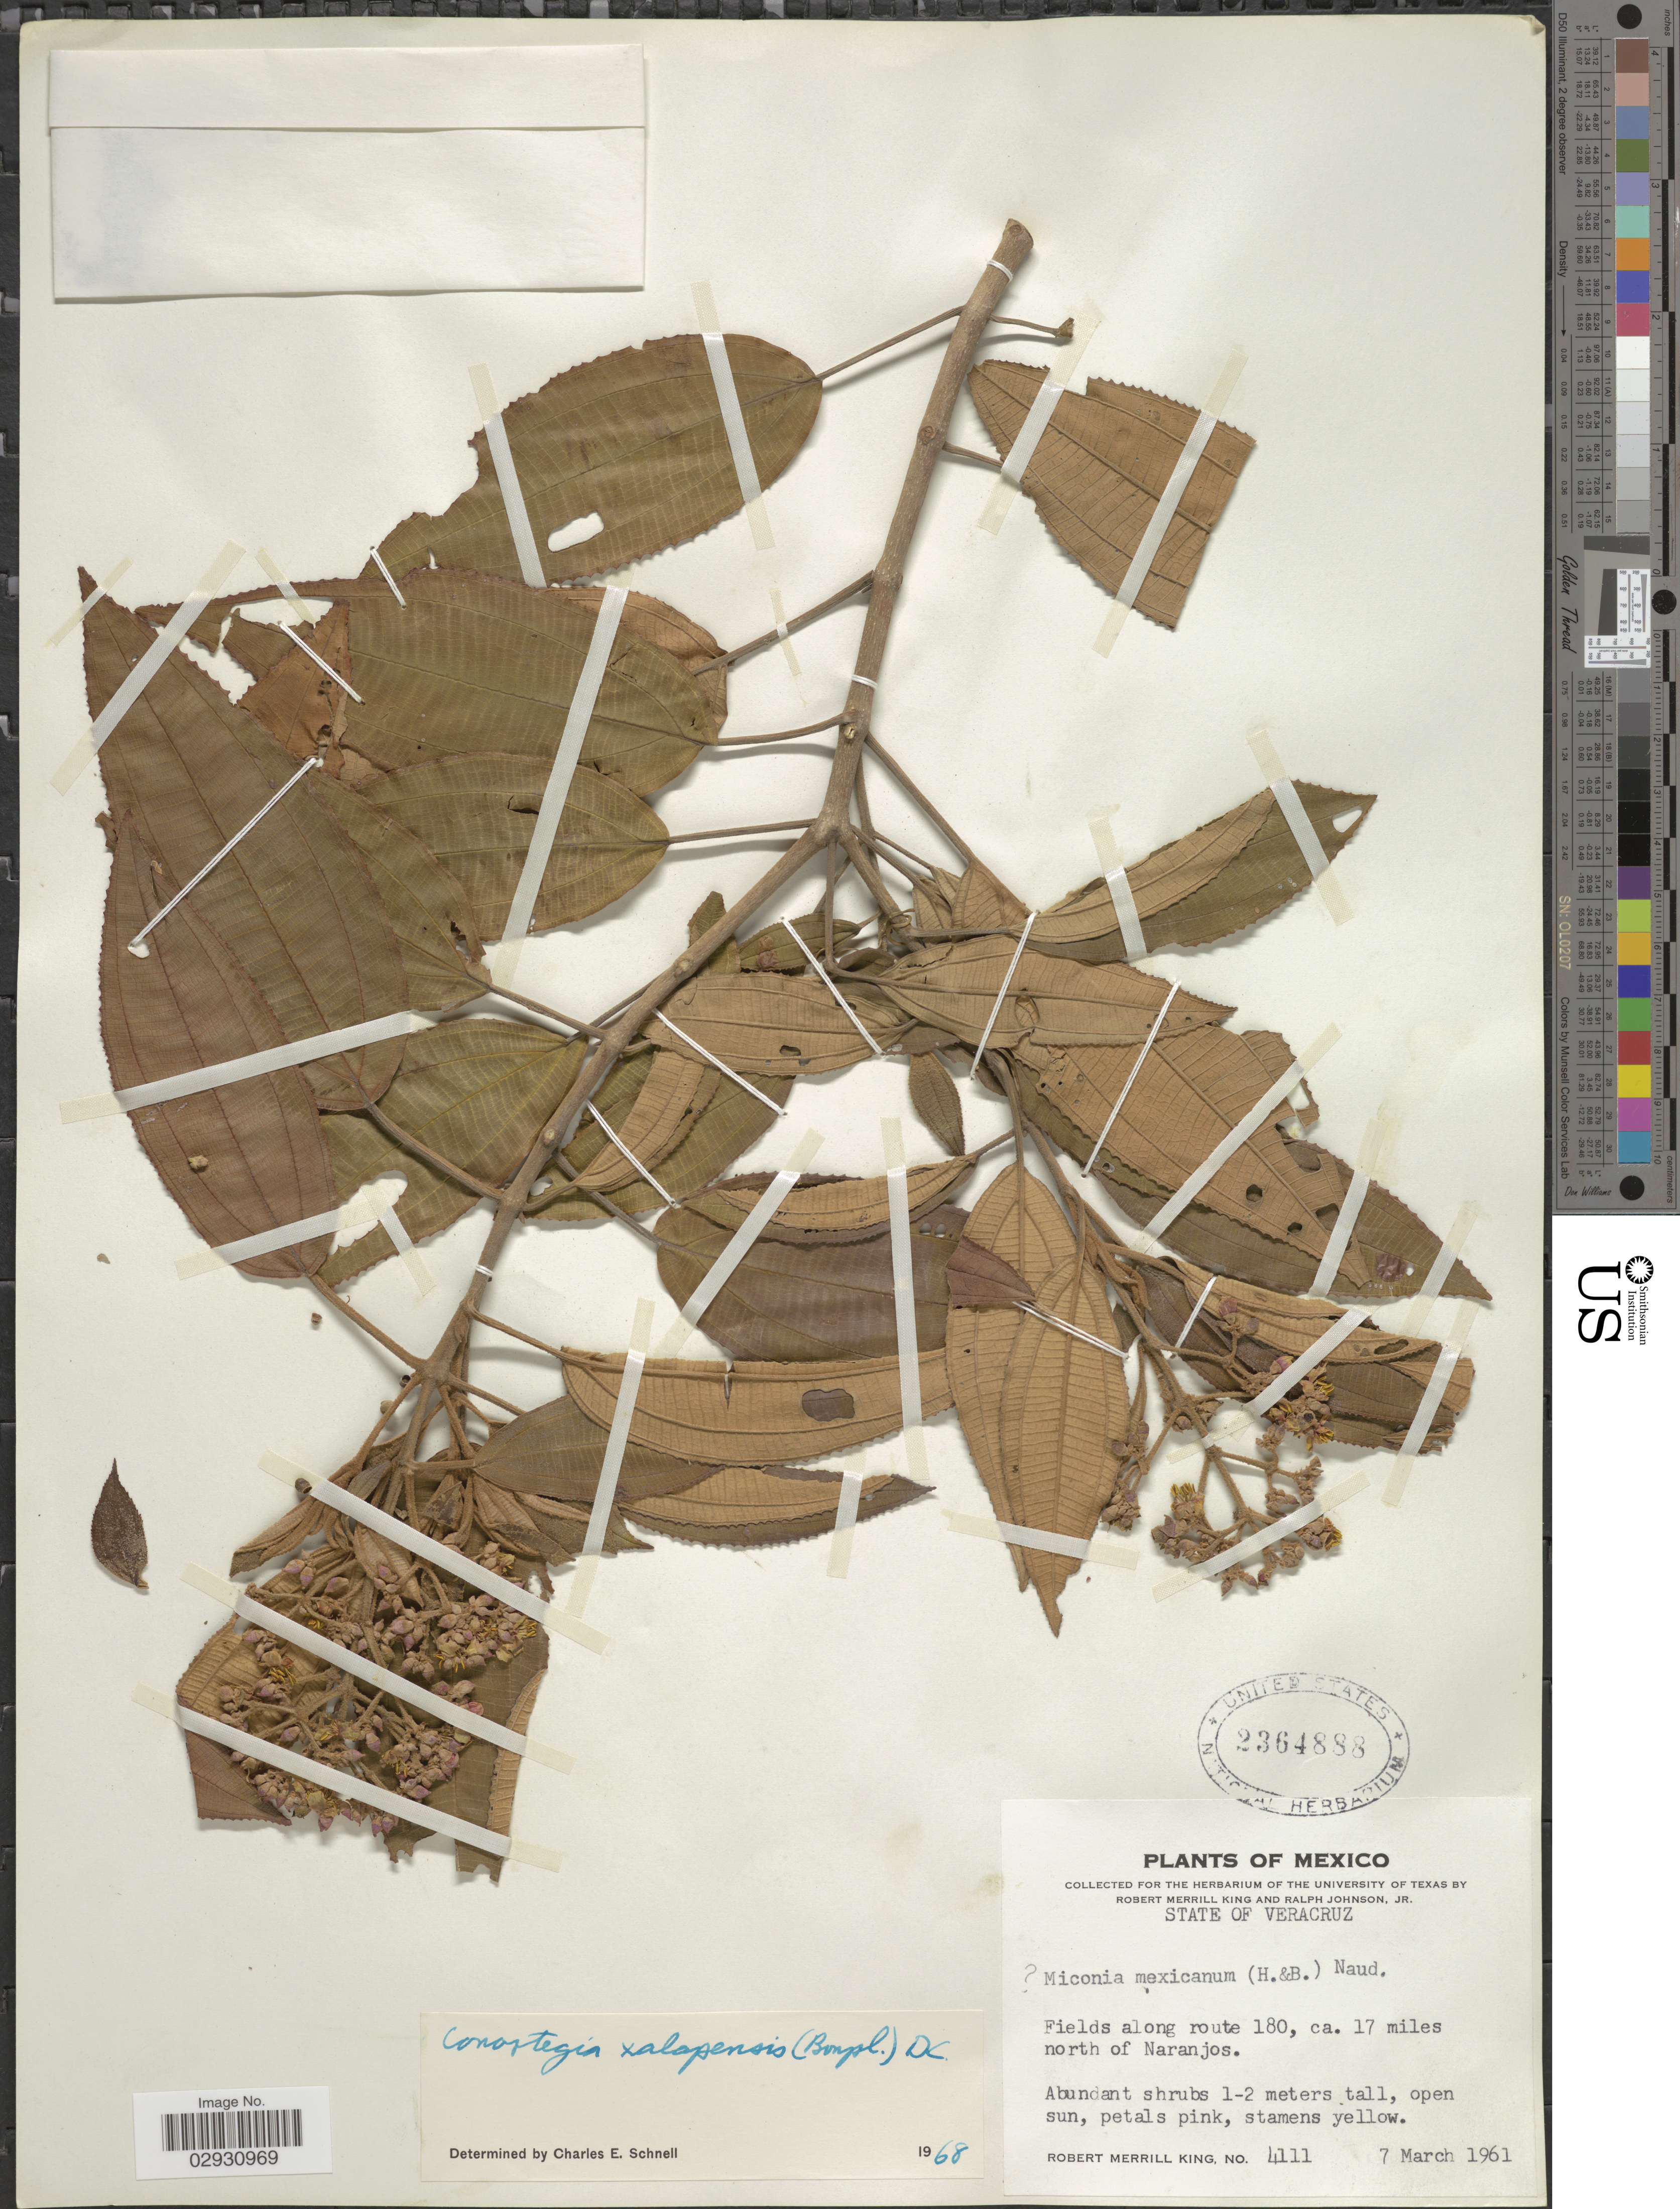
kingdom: Plantae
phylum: Tracheophyta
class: Magnoliopsida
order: Myrtales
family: Melastomataceae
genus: Conostegia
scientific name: Conostegia quadrangularis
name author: Schltdl. ex Steud.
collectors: R. M. King & R. Johnson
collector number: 4111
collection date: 1961-03-07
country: Mexico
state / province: Veracruz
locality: State of Veracruz, Fields along route 180, ca. 17 miles north of Naranjos.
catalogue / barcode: US 2364888